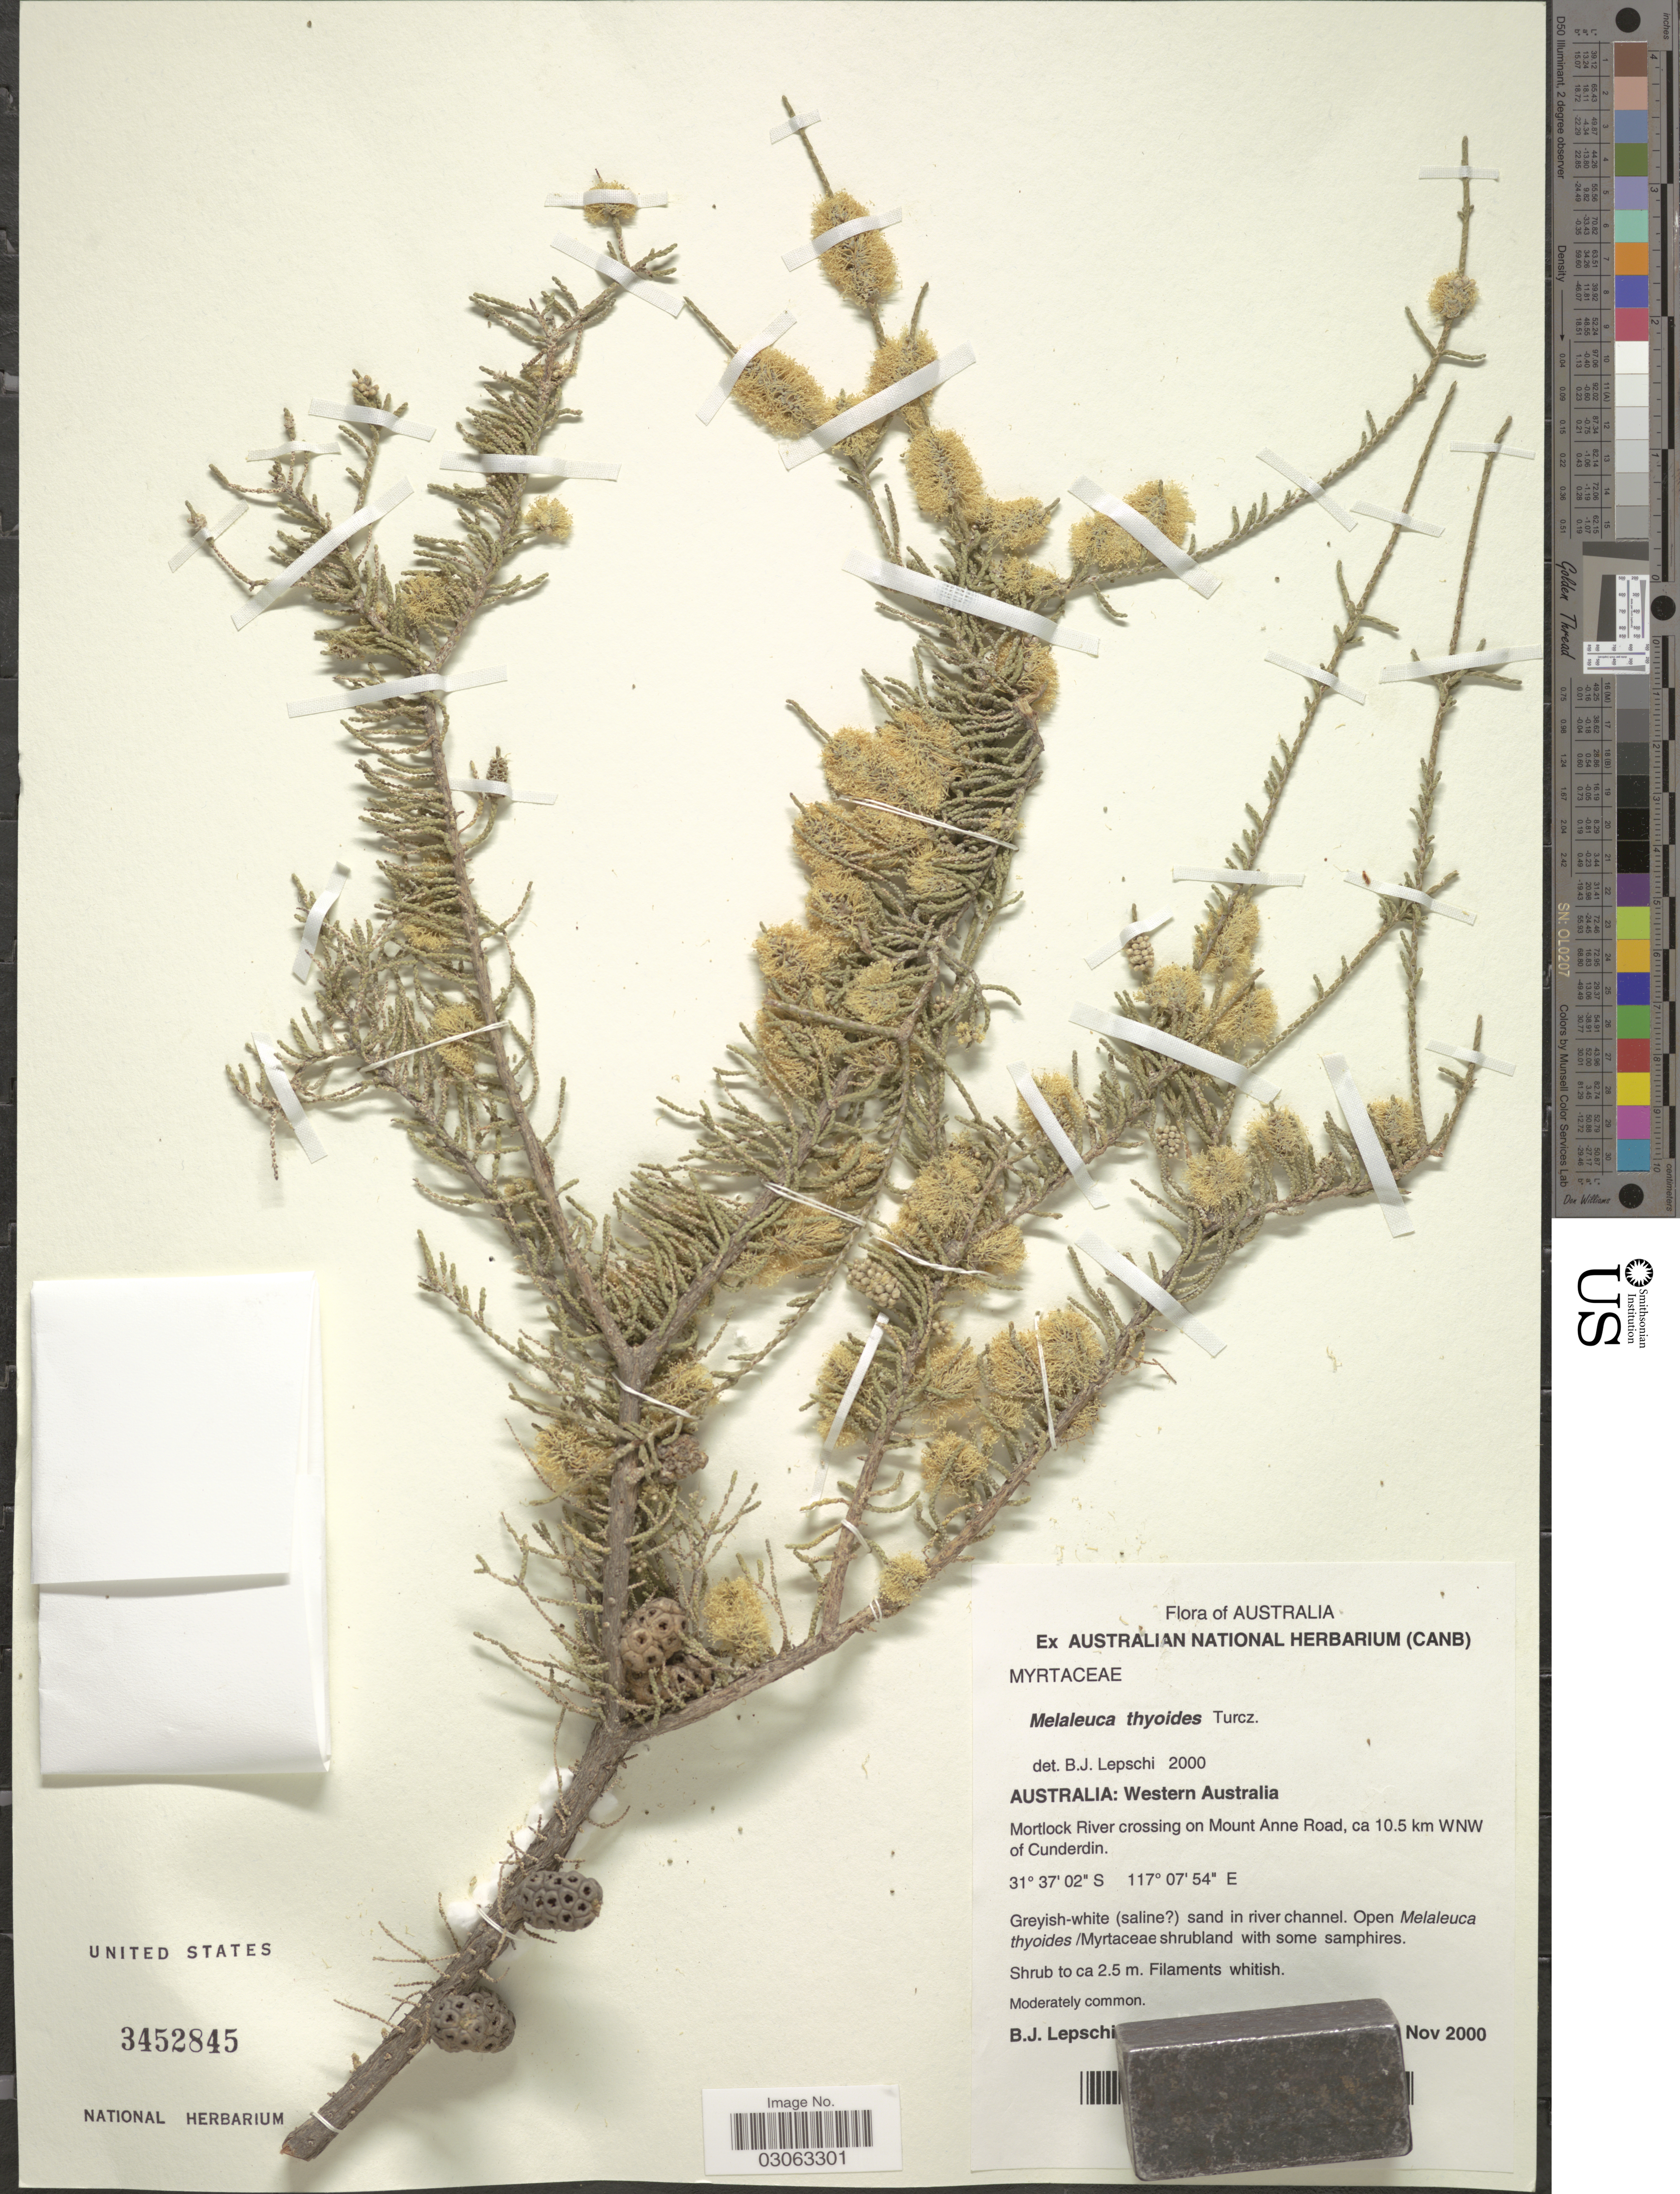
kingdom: Plantae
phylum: Tracheophyta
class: Magnoliopsida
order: Myrtales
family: Myrtaceae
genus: Melaleuca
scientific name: Melaleuca thyoides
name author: Turcz.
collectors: B. Lepschi & Collector illegible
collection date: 2000-11-01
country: Australia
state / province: Western Australia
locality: Mortlock River crossing on Mount Anne Road, ca 10.5 km WNW of Cunderdin.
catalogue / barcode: US 3452845